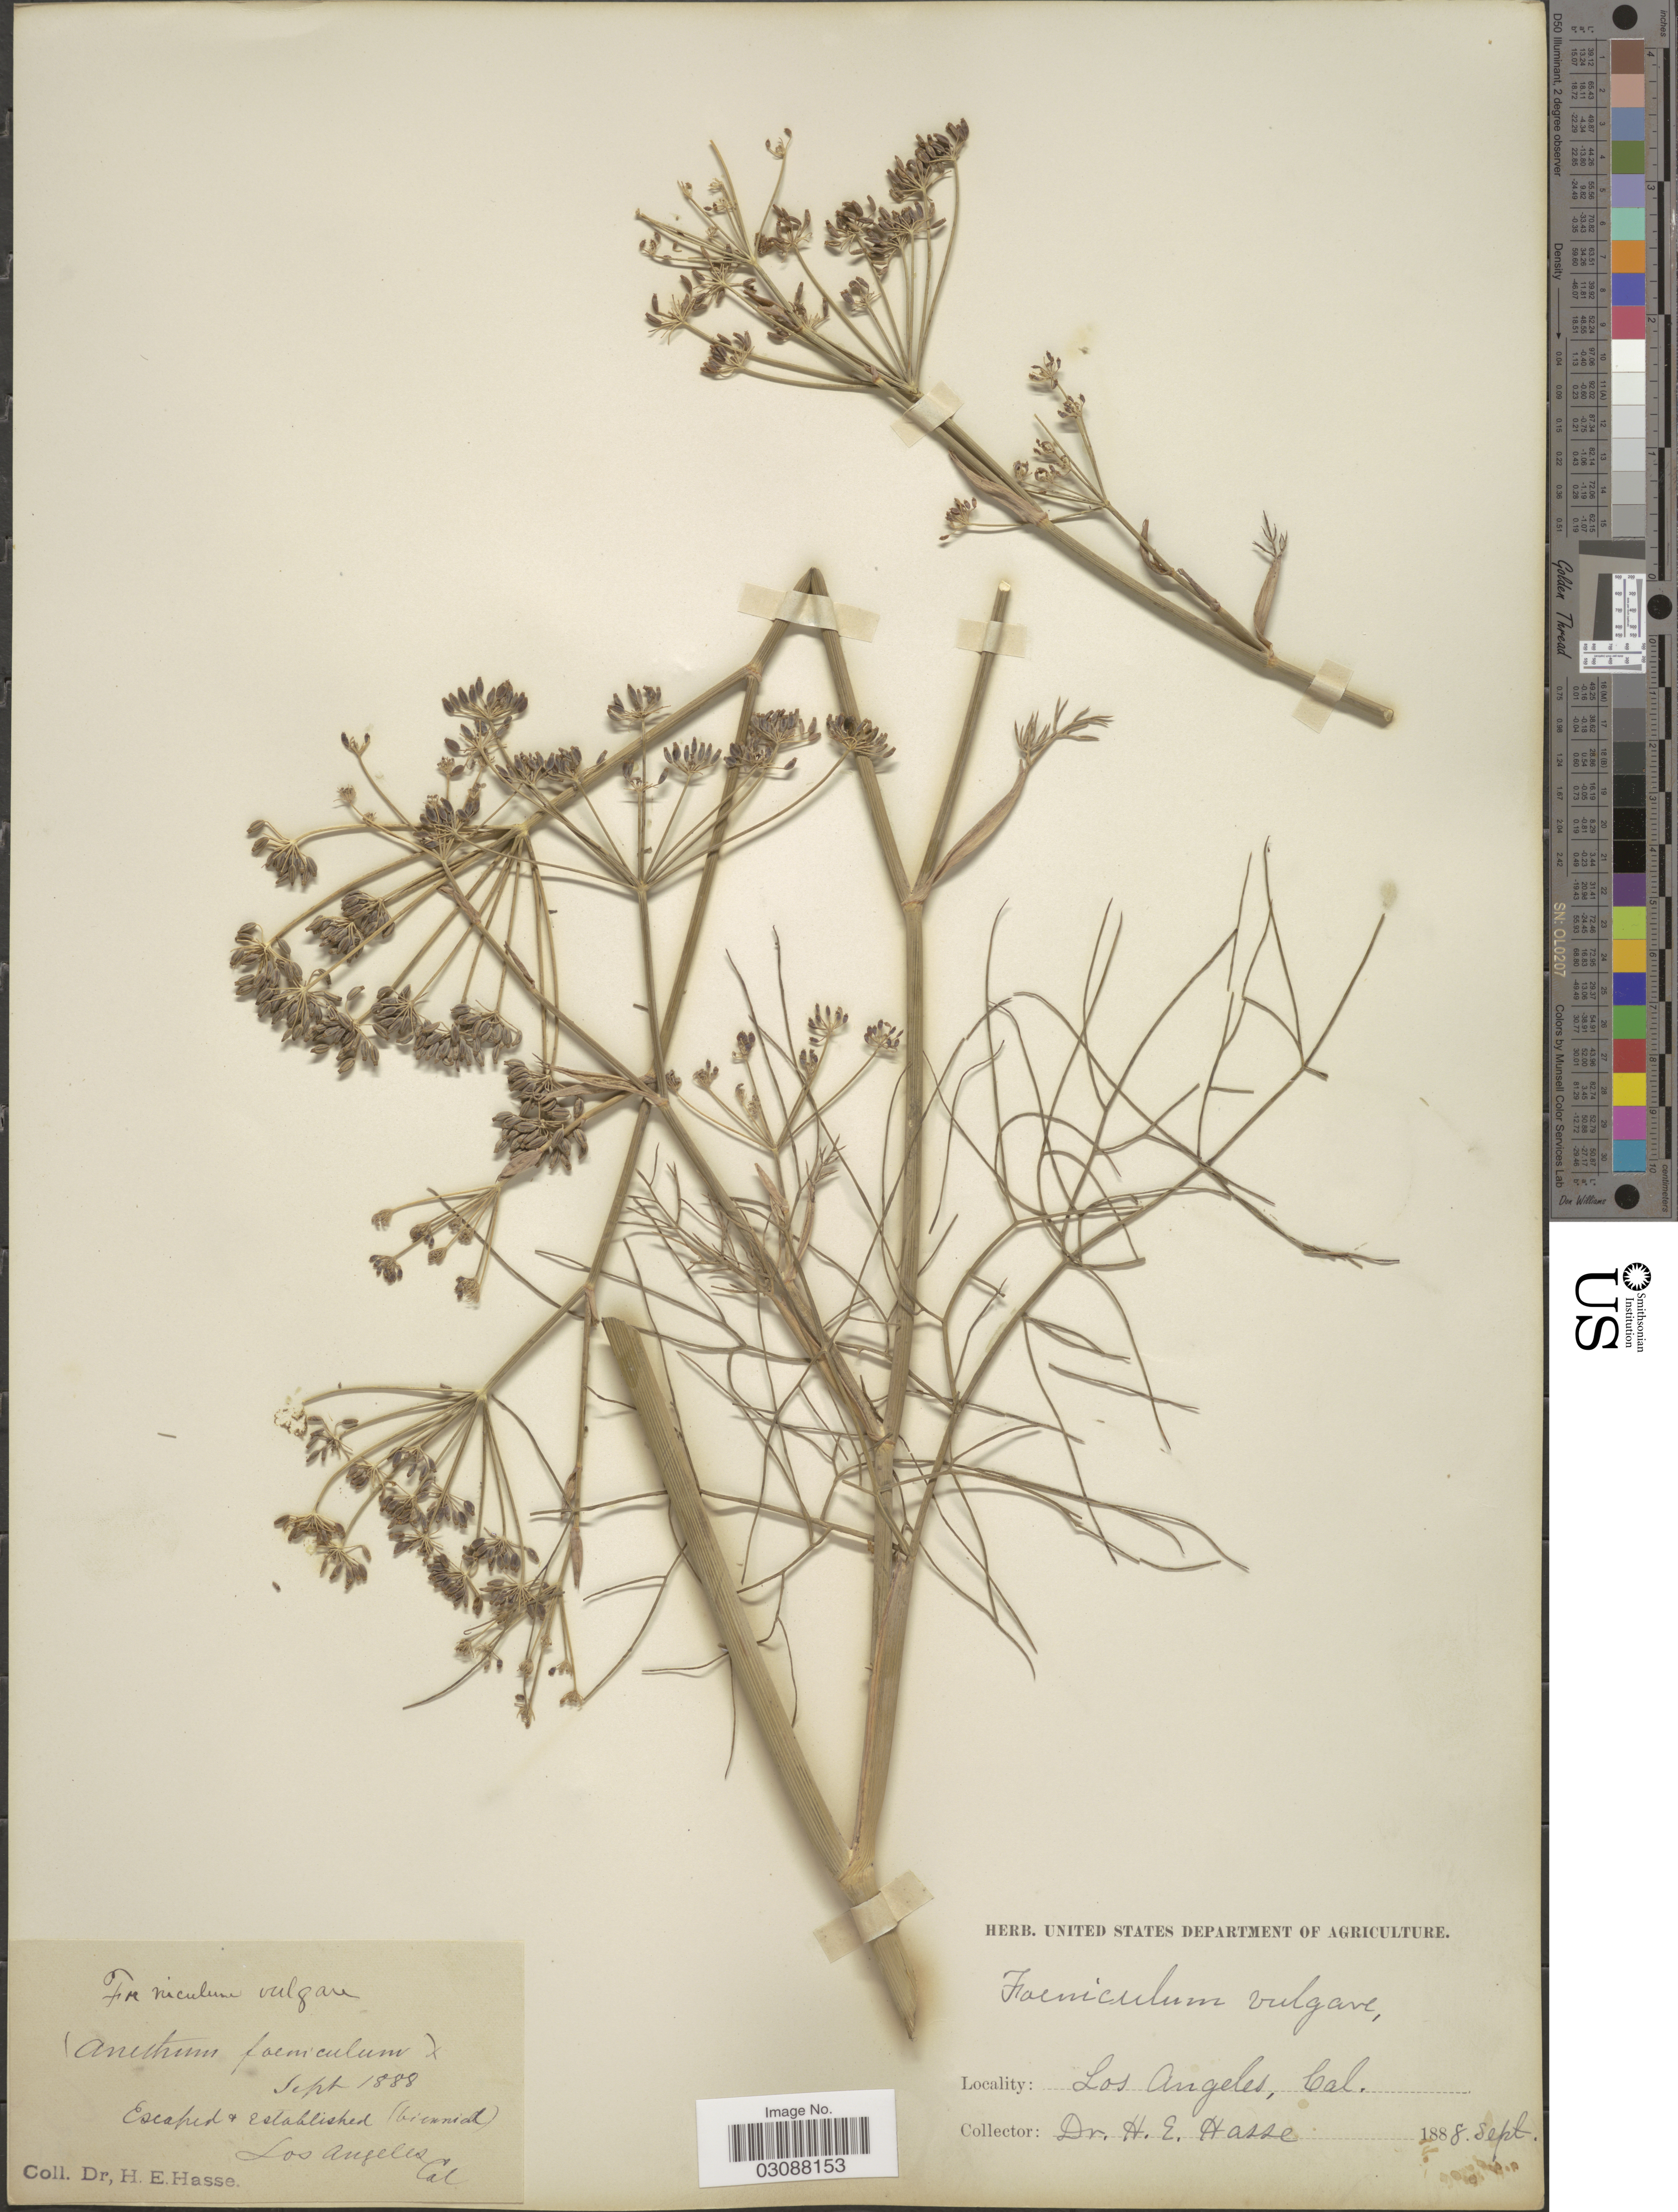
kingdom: Plantae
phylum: Tracheophyta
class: Magnoliopsida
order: Apiales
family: Apiaceae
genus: Foeniculum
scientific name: Foeniculum vulgare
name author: Mill.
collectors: H. E. Hasse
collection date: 1888-09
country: United States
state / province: California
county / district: Los Angeles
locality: Los Angeles.